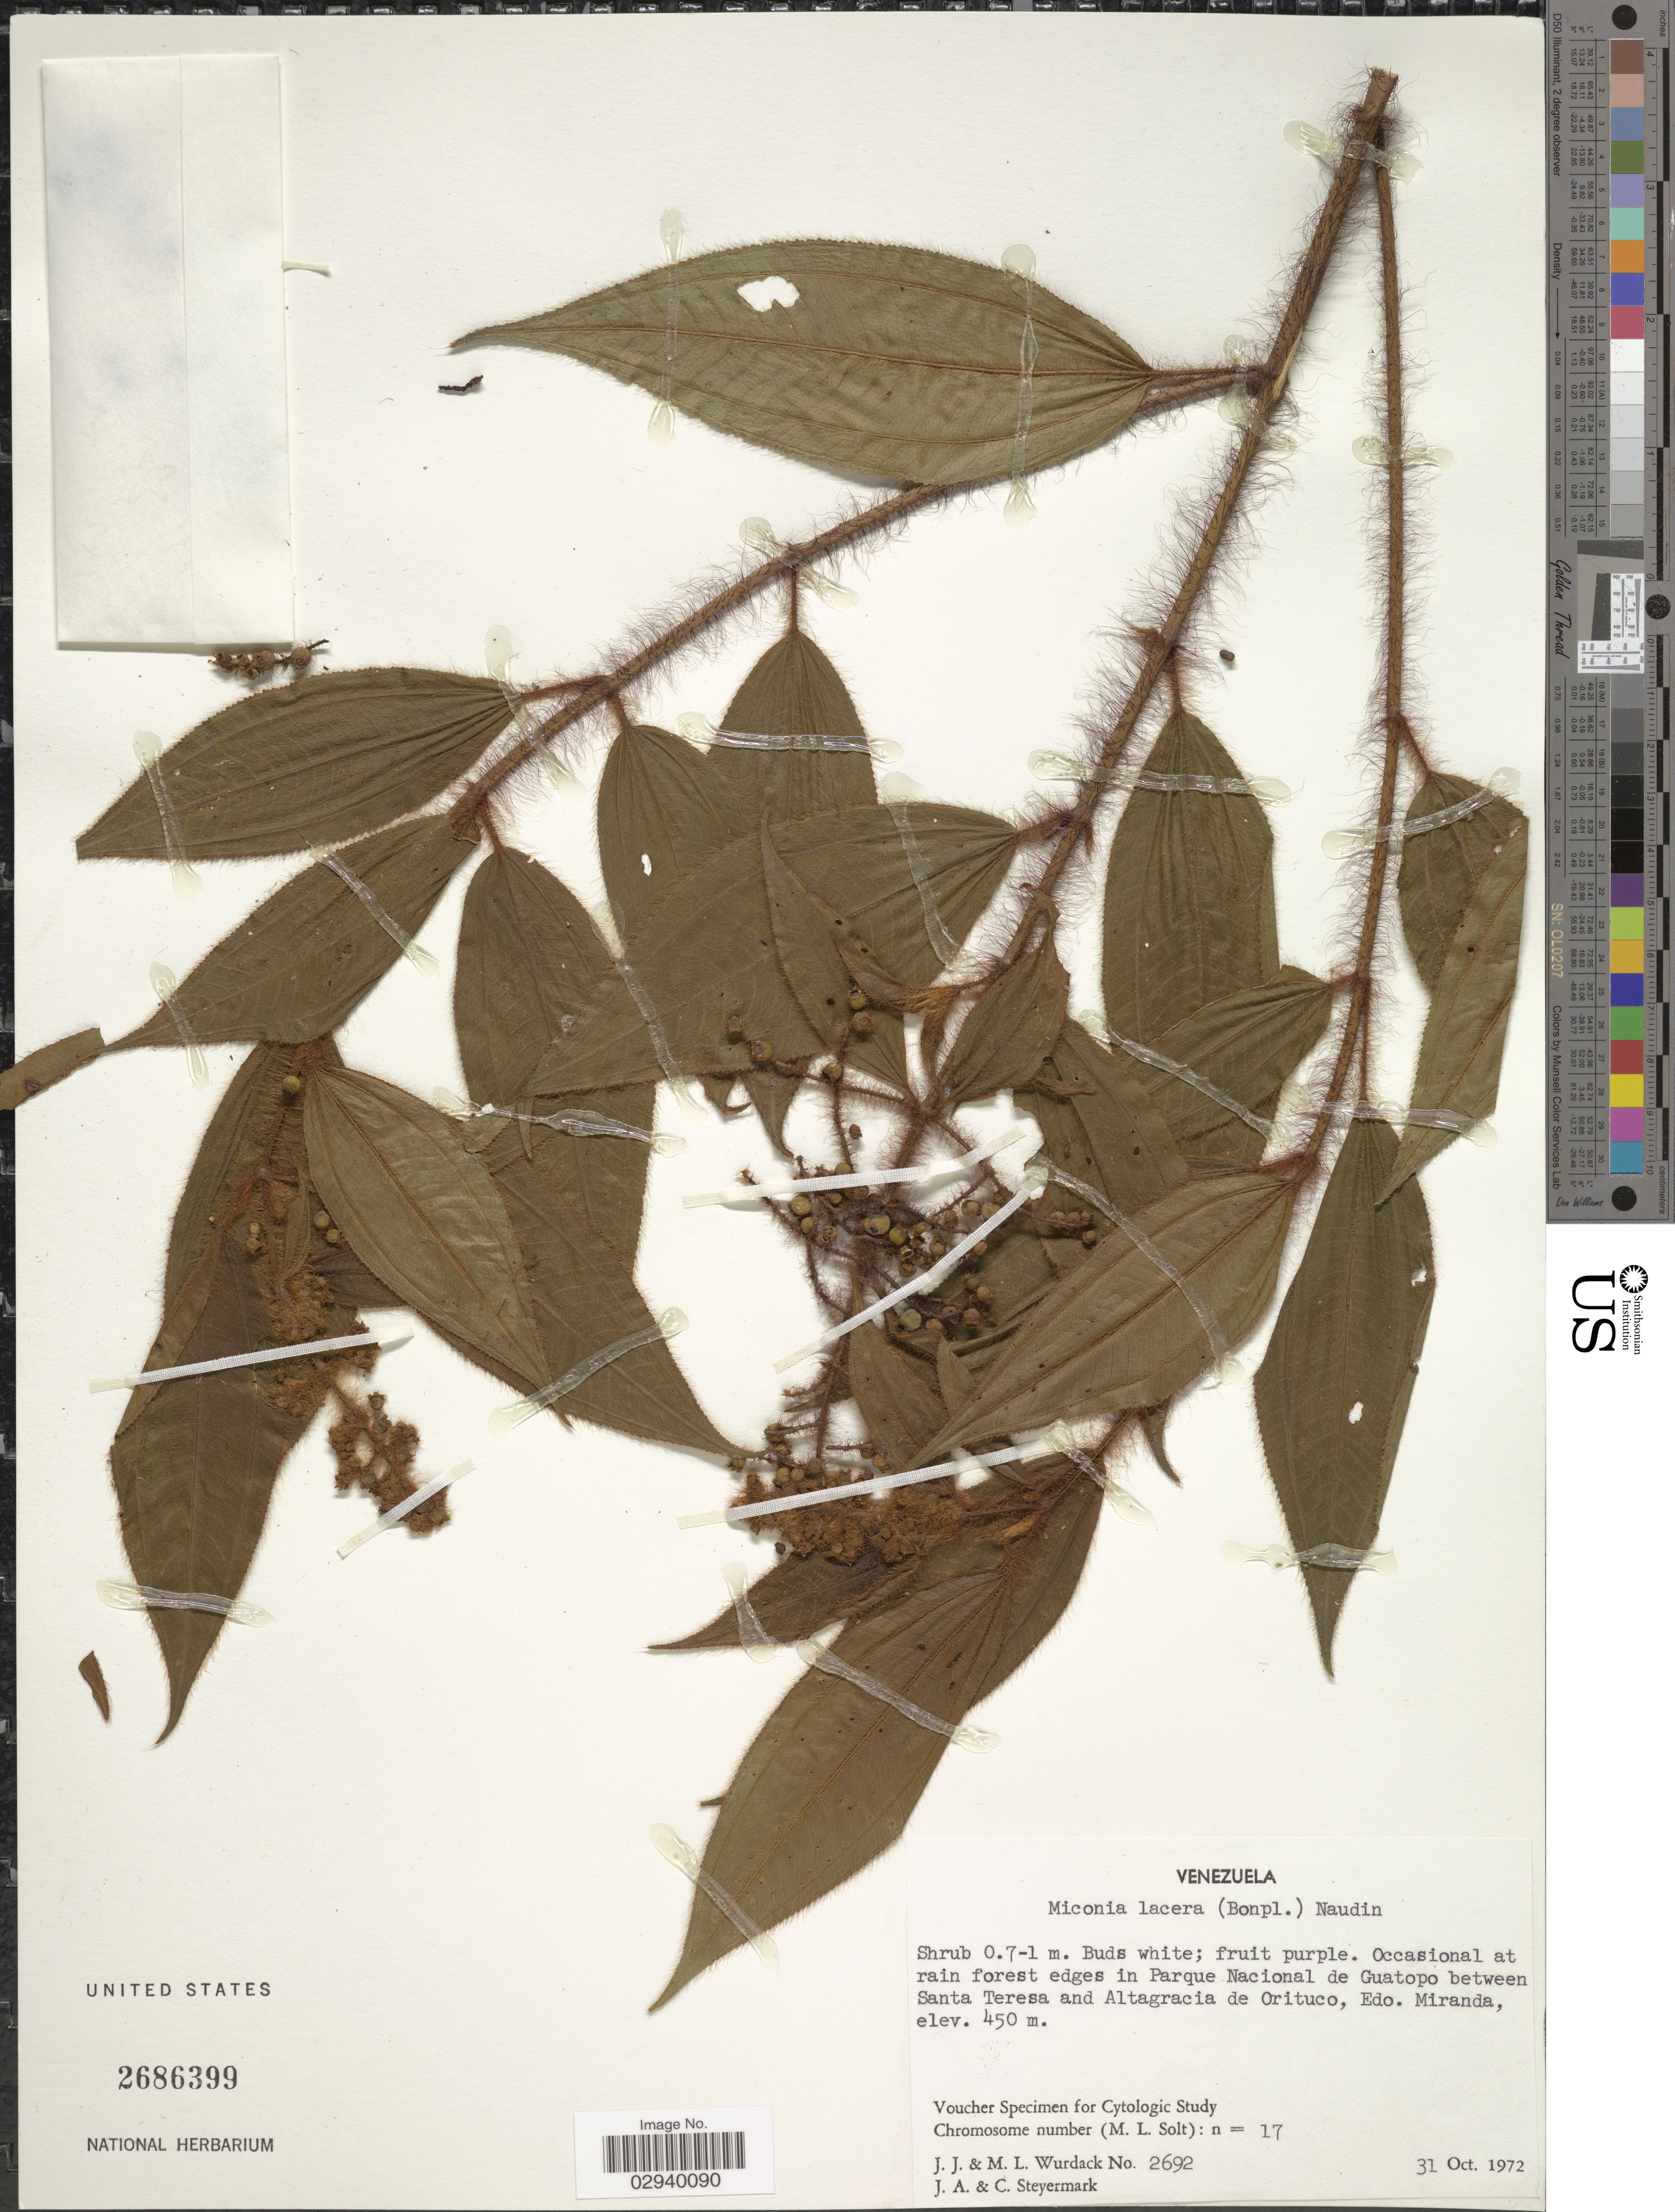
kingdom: Plantae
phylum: Tracheophyta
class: Magnoliopsida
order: Myrtales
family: Melastomataceae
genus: Miconia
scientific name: Miconia lacera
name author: (Bonpl.) Naudin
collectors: J. J. Wurdack, M. L. Wurdack, J. Steyermark & C. Steyermark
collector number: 2692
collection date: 1972-10-31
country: Venezuela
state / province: Miranda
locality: Rain forest edges in Parque Nacional de Guatopo between Santa Teresa and Altagracia de Orituco.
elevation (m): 450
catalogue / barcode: US 2686399